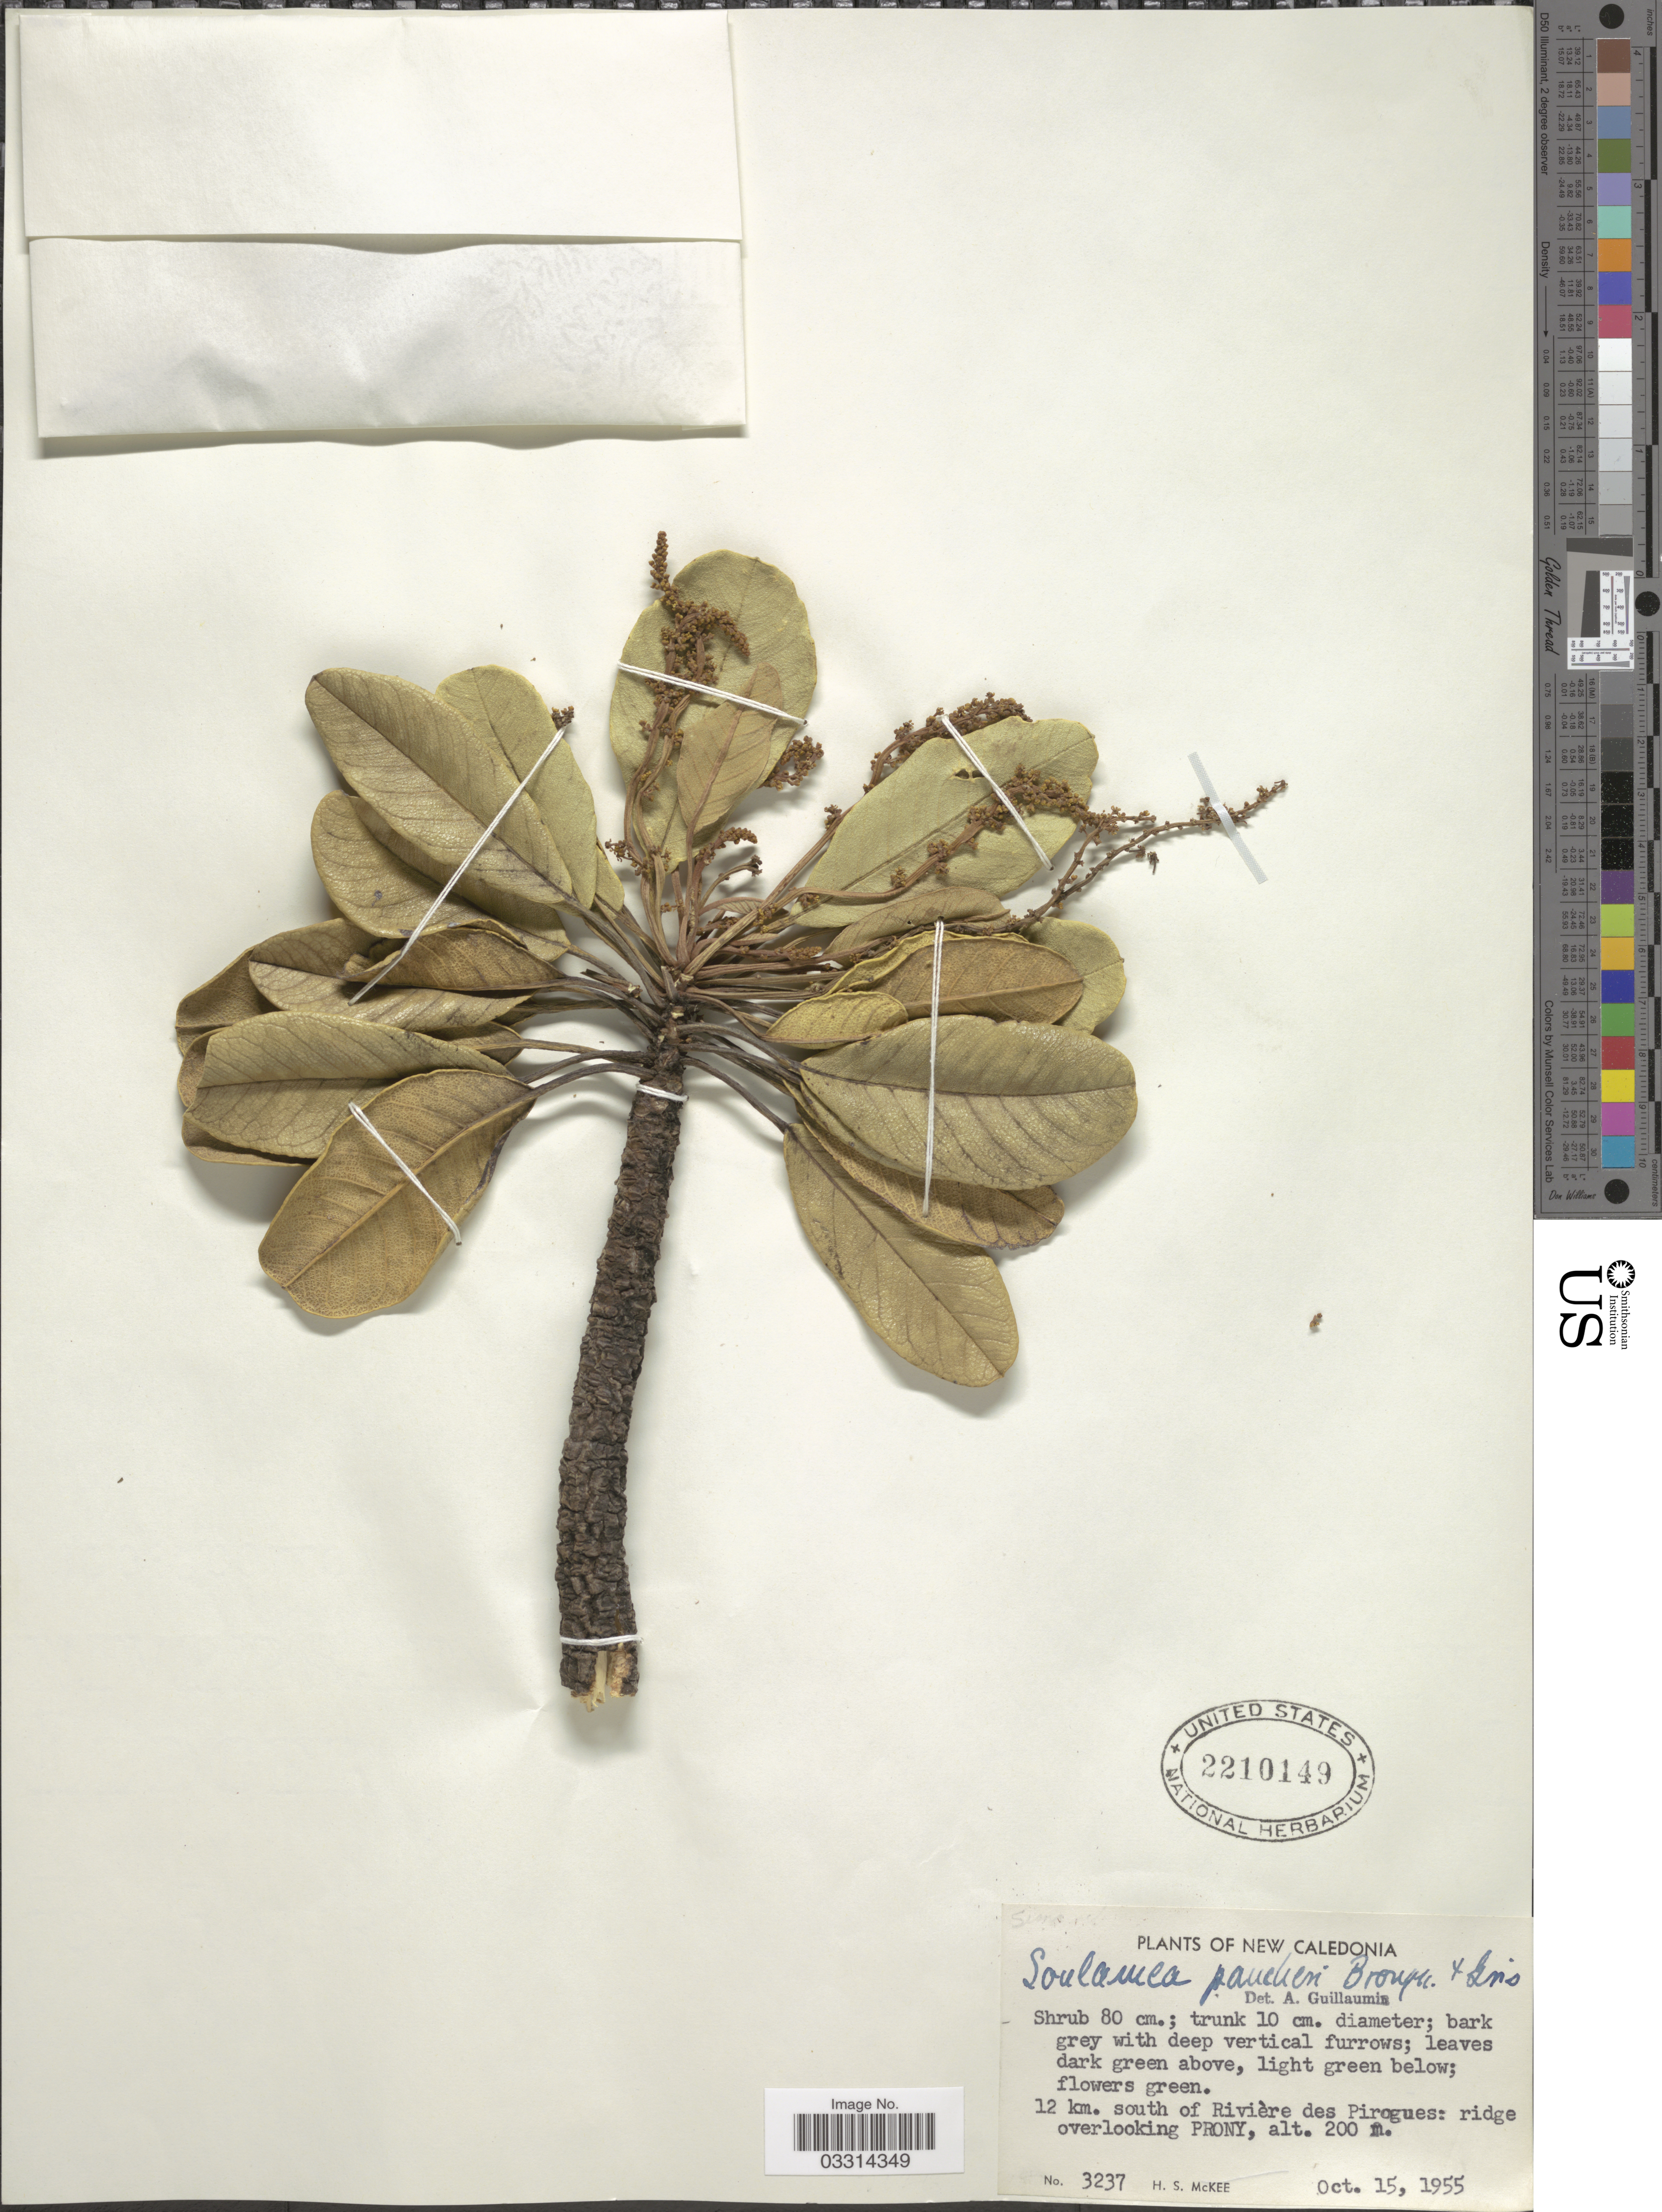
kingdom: Plantae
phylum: Tracheophyta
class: Magnoliopsida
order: Sapindales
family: Simaroubaceae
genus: Soulamea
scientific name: Soulamea pancheri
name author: Brongn. & Gris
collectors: H. S. McKee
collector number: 3237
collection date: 1955-10-15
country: New Caledonia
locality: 12 km. south of Rivière des Pirogues: ridge overlooking Prony.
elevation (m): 200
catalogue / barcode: US 2210149